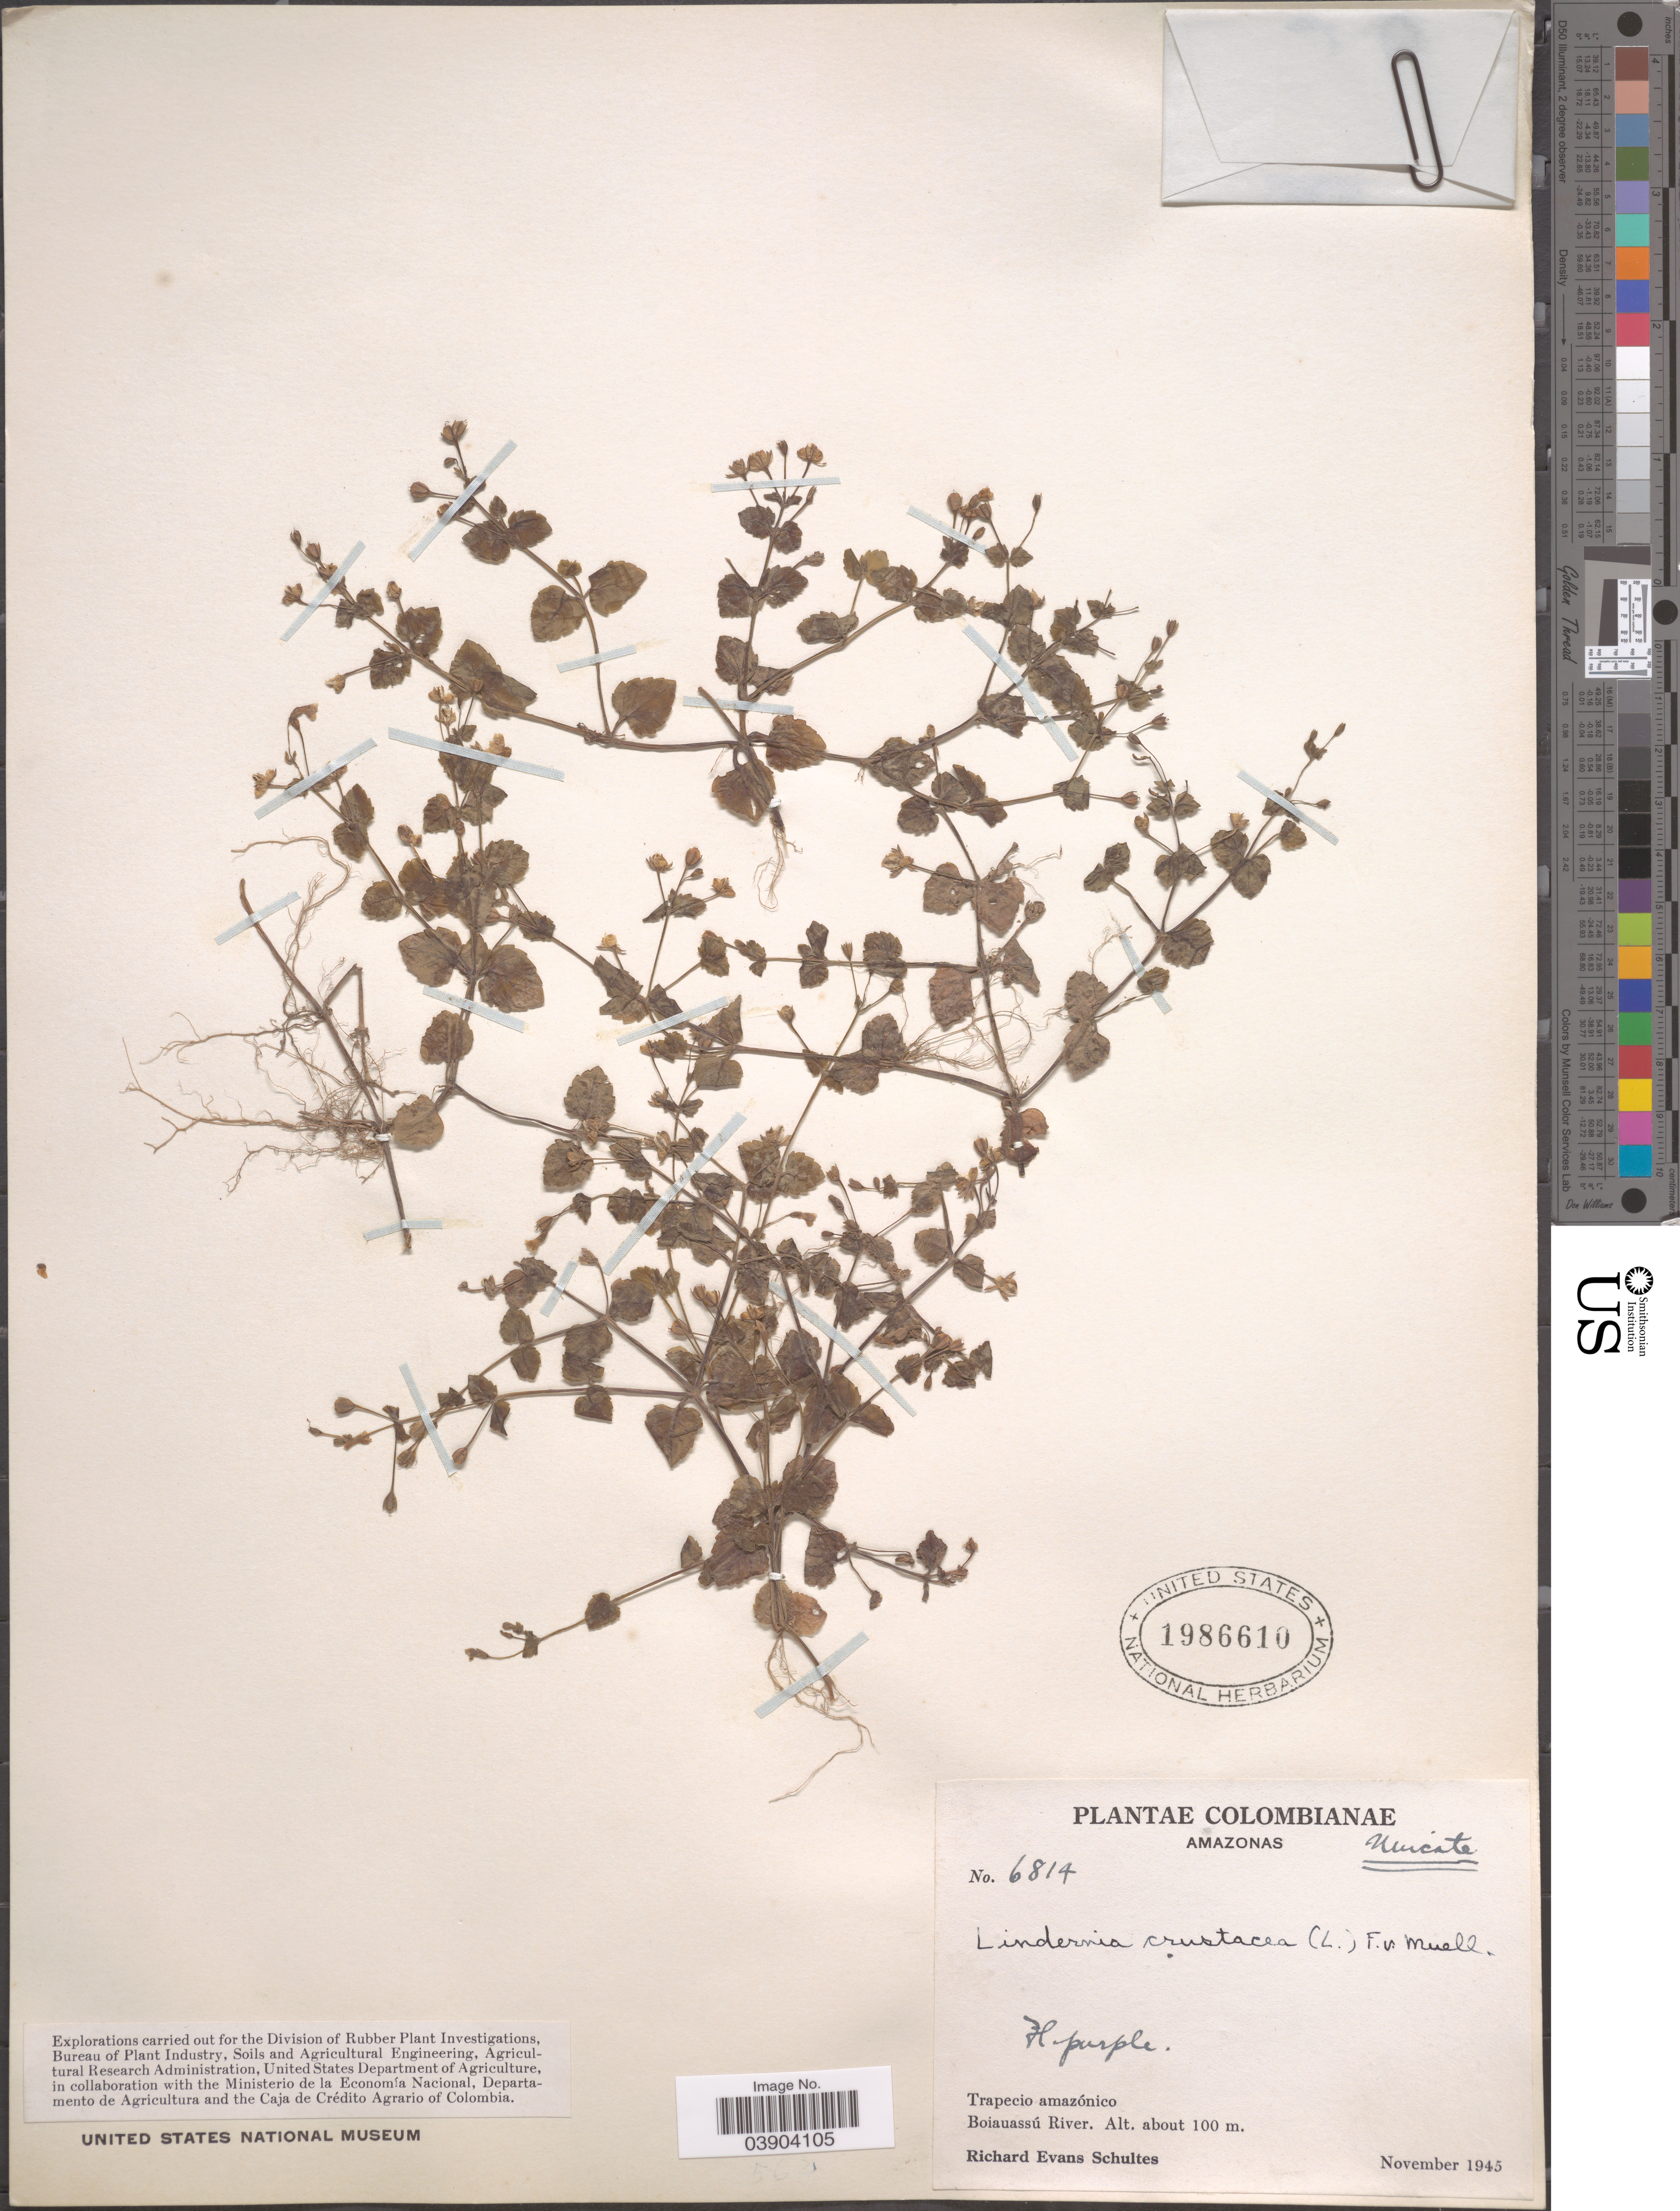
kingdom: Plantae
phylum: Tracheophyta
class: Magnoliopsida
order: Lamiales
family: Linderniaceae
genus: Lindernia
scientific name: Lindernia crustacea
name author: (L.) F. Muell.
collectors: R. E. Schultes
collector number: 6814*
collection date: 1945-11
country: Colombia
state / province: Amazônas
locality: Trapecio amazónico. Boiauassú River.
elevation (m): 100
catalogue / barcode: US 1986610